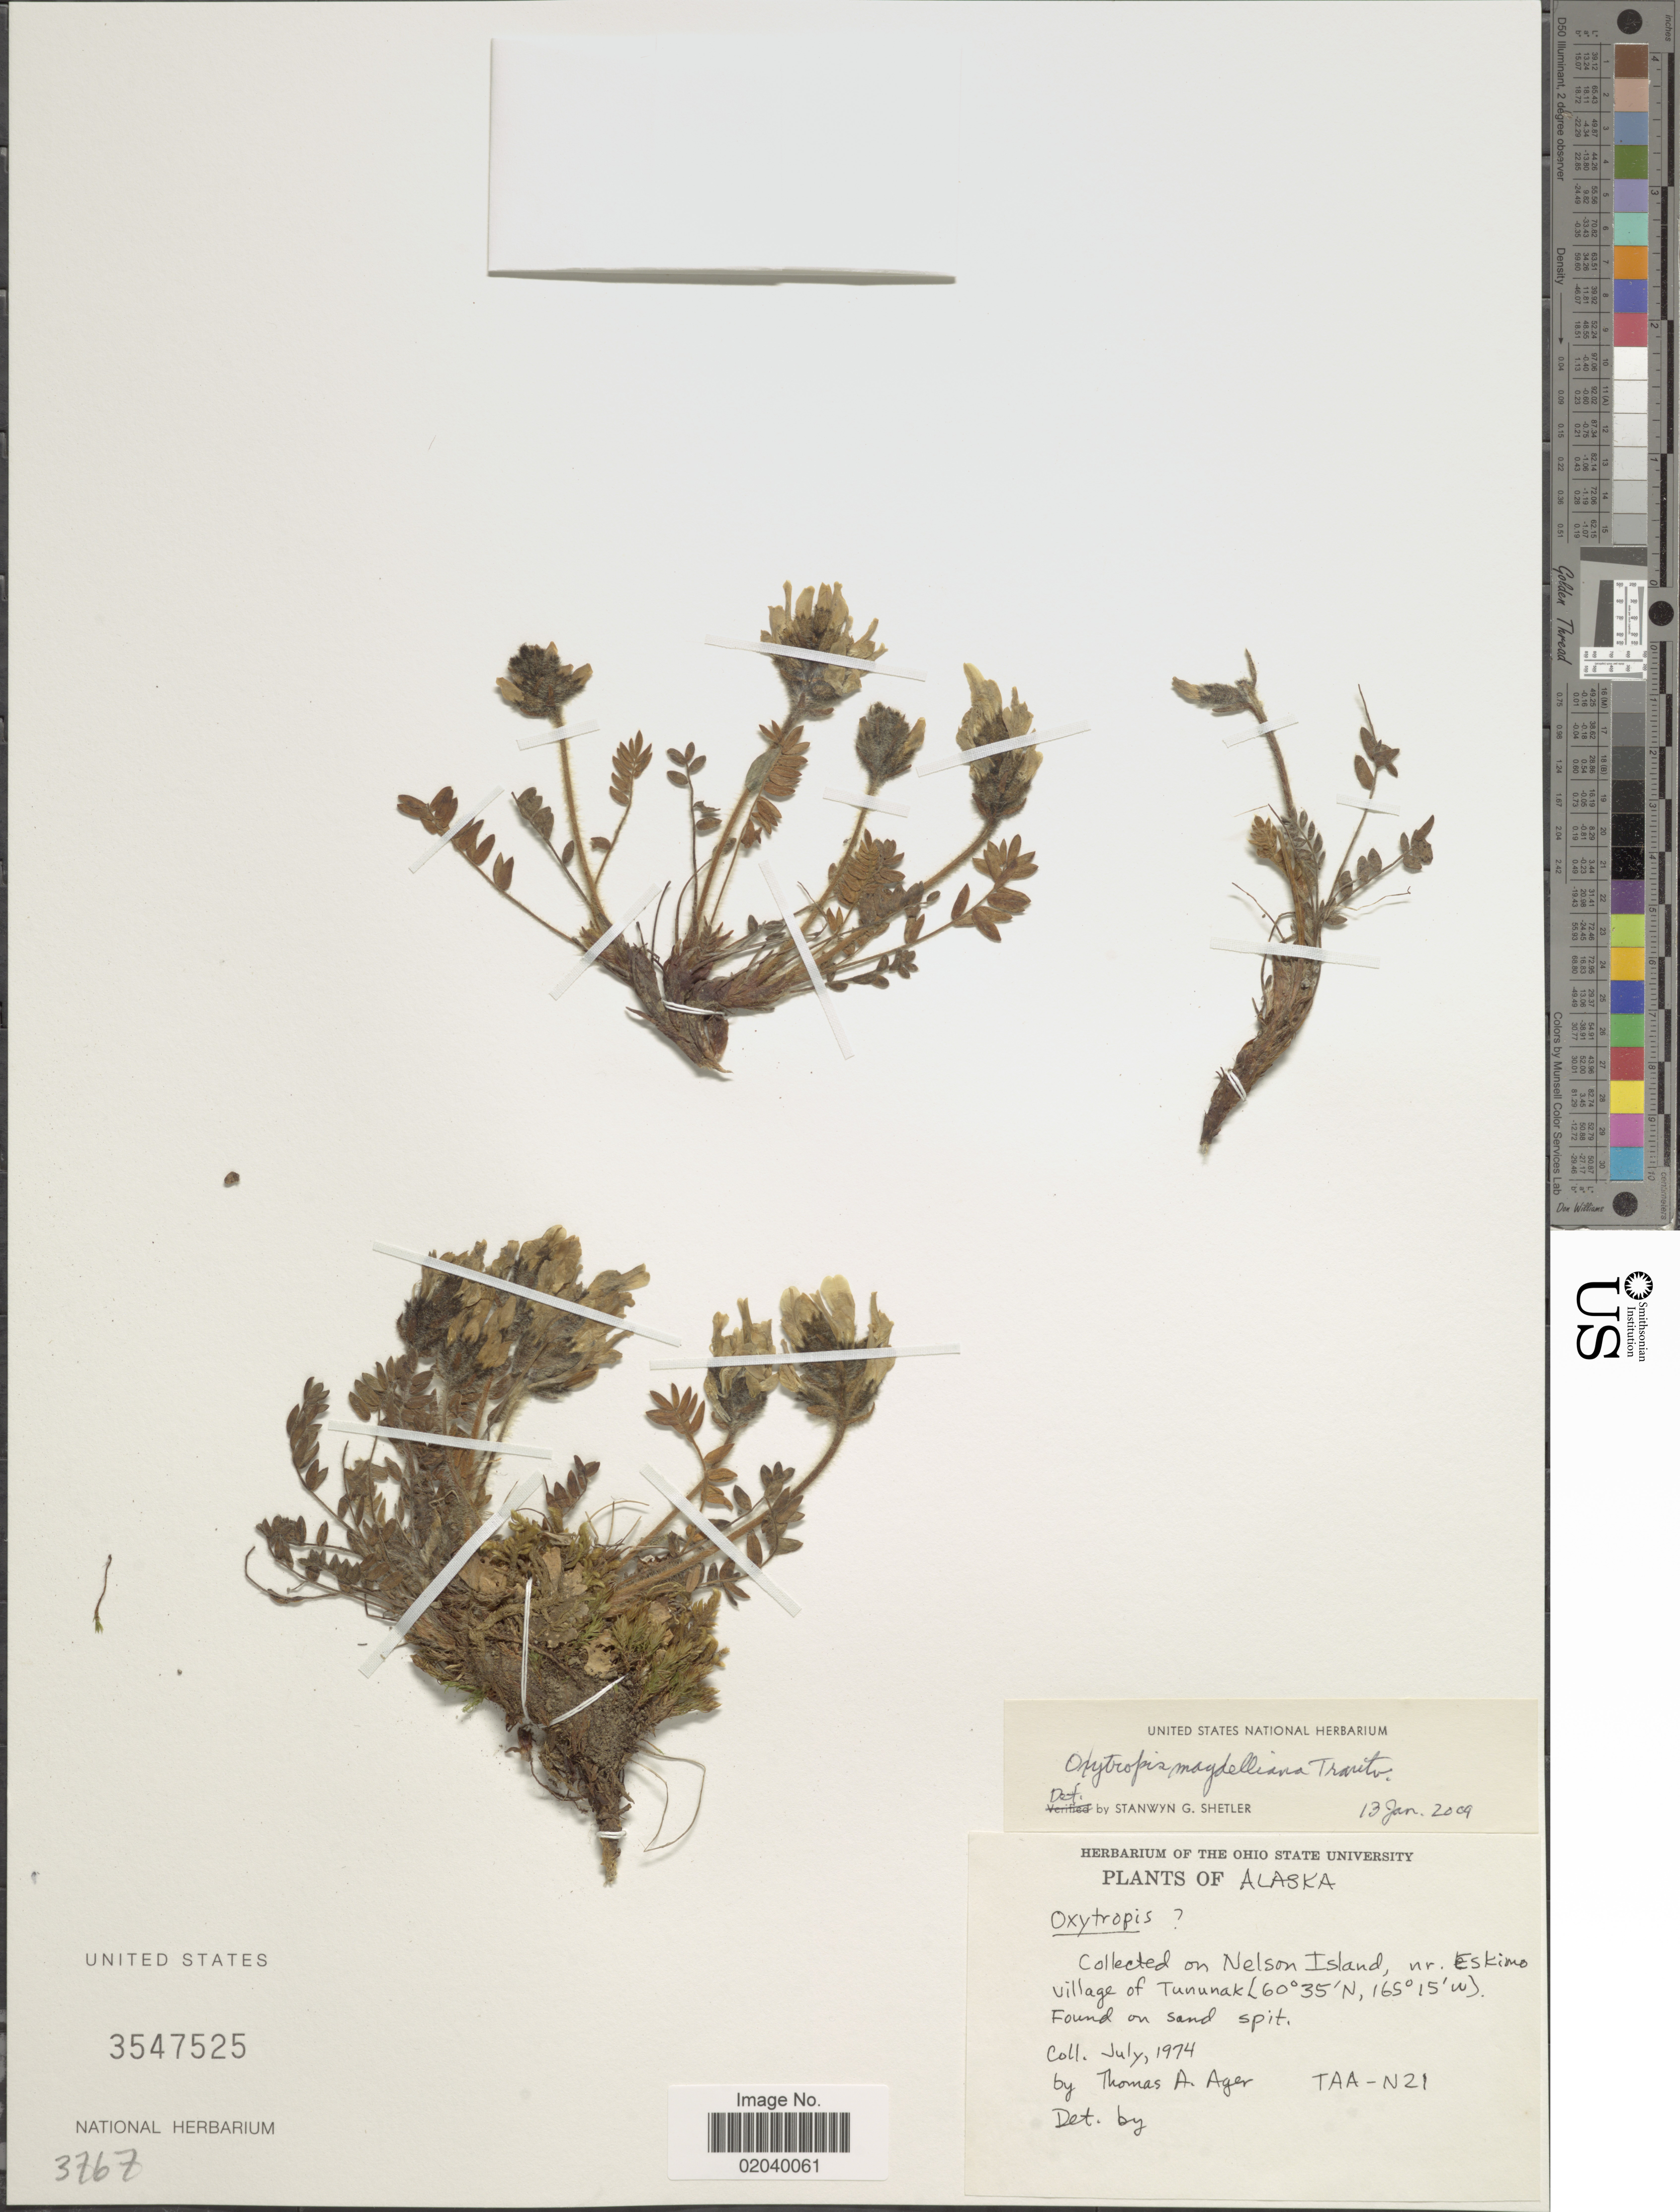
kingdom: Plantae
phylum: Tracheophyta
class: Magnoliopsida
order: Fabales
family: Fabaceae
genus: Oxytropis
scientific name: Oxytropis maydelliana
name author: Trautv.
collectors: T. A. Ager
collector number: TAA-N21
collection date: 1974-07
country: United States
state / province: Alaska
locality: Nelson Island, nr. Eskimo Village of Tununak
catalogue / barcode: US 3547525